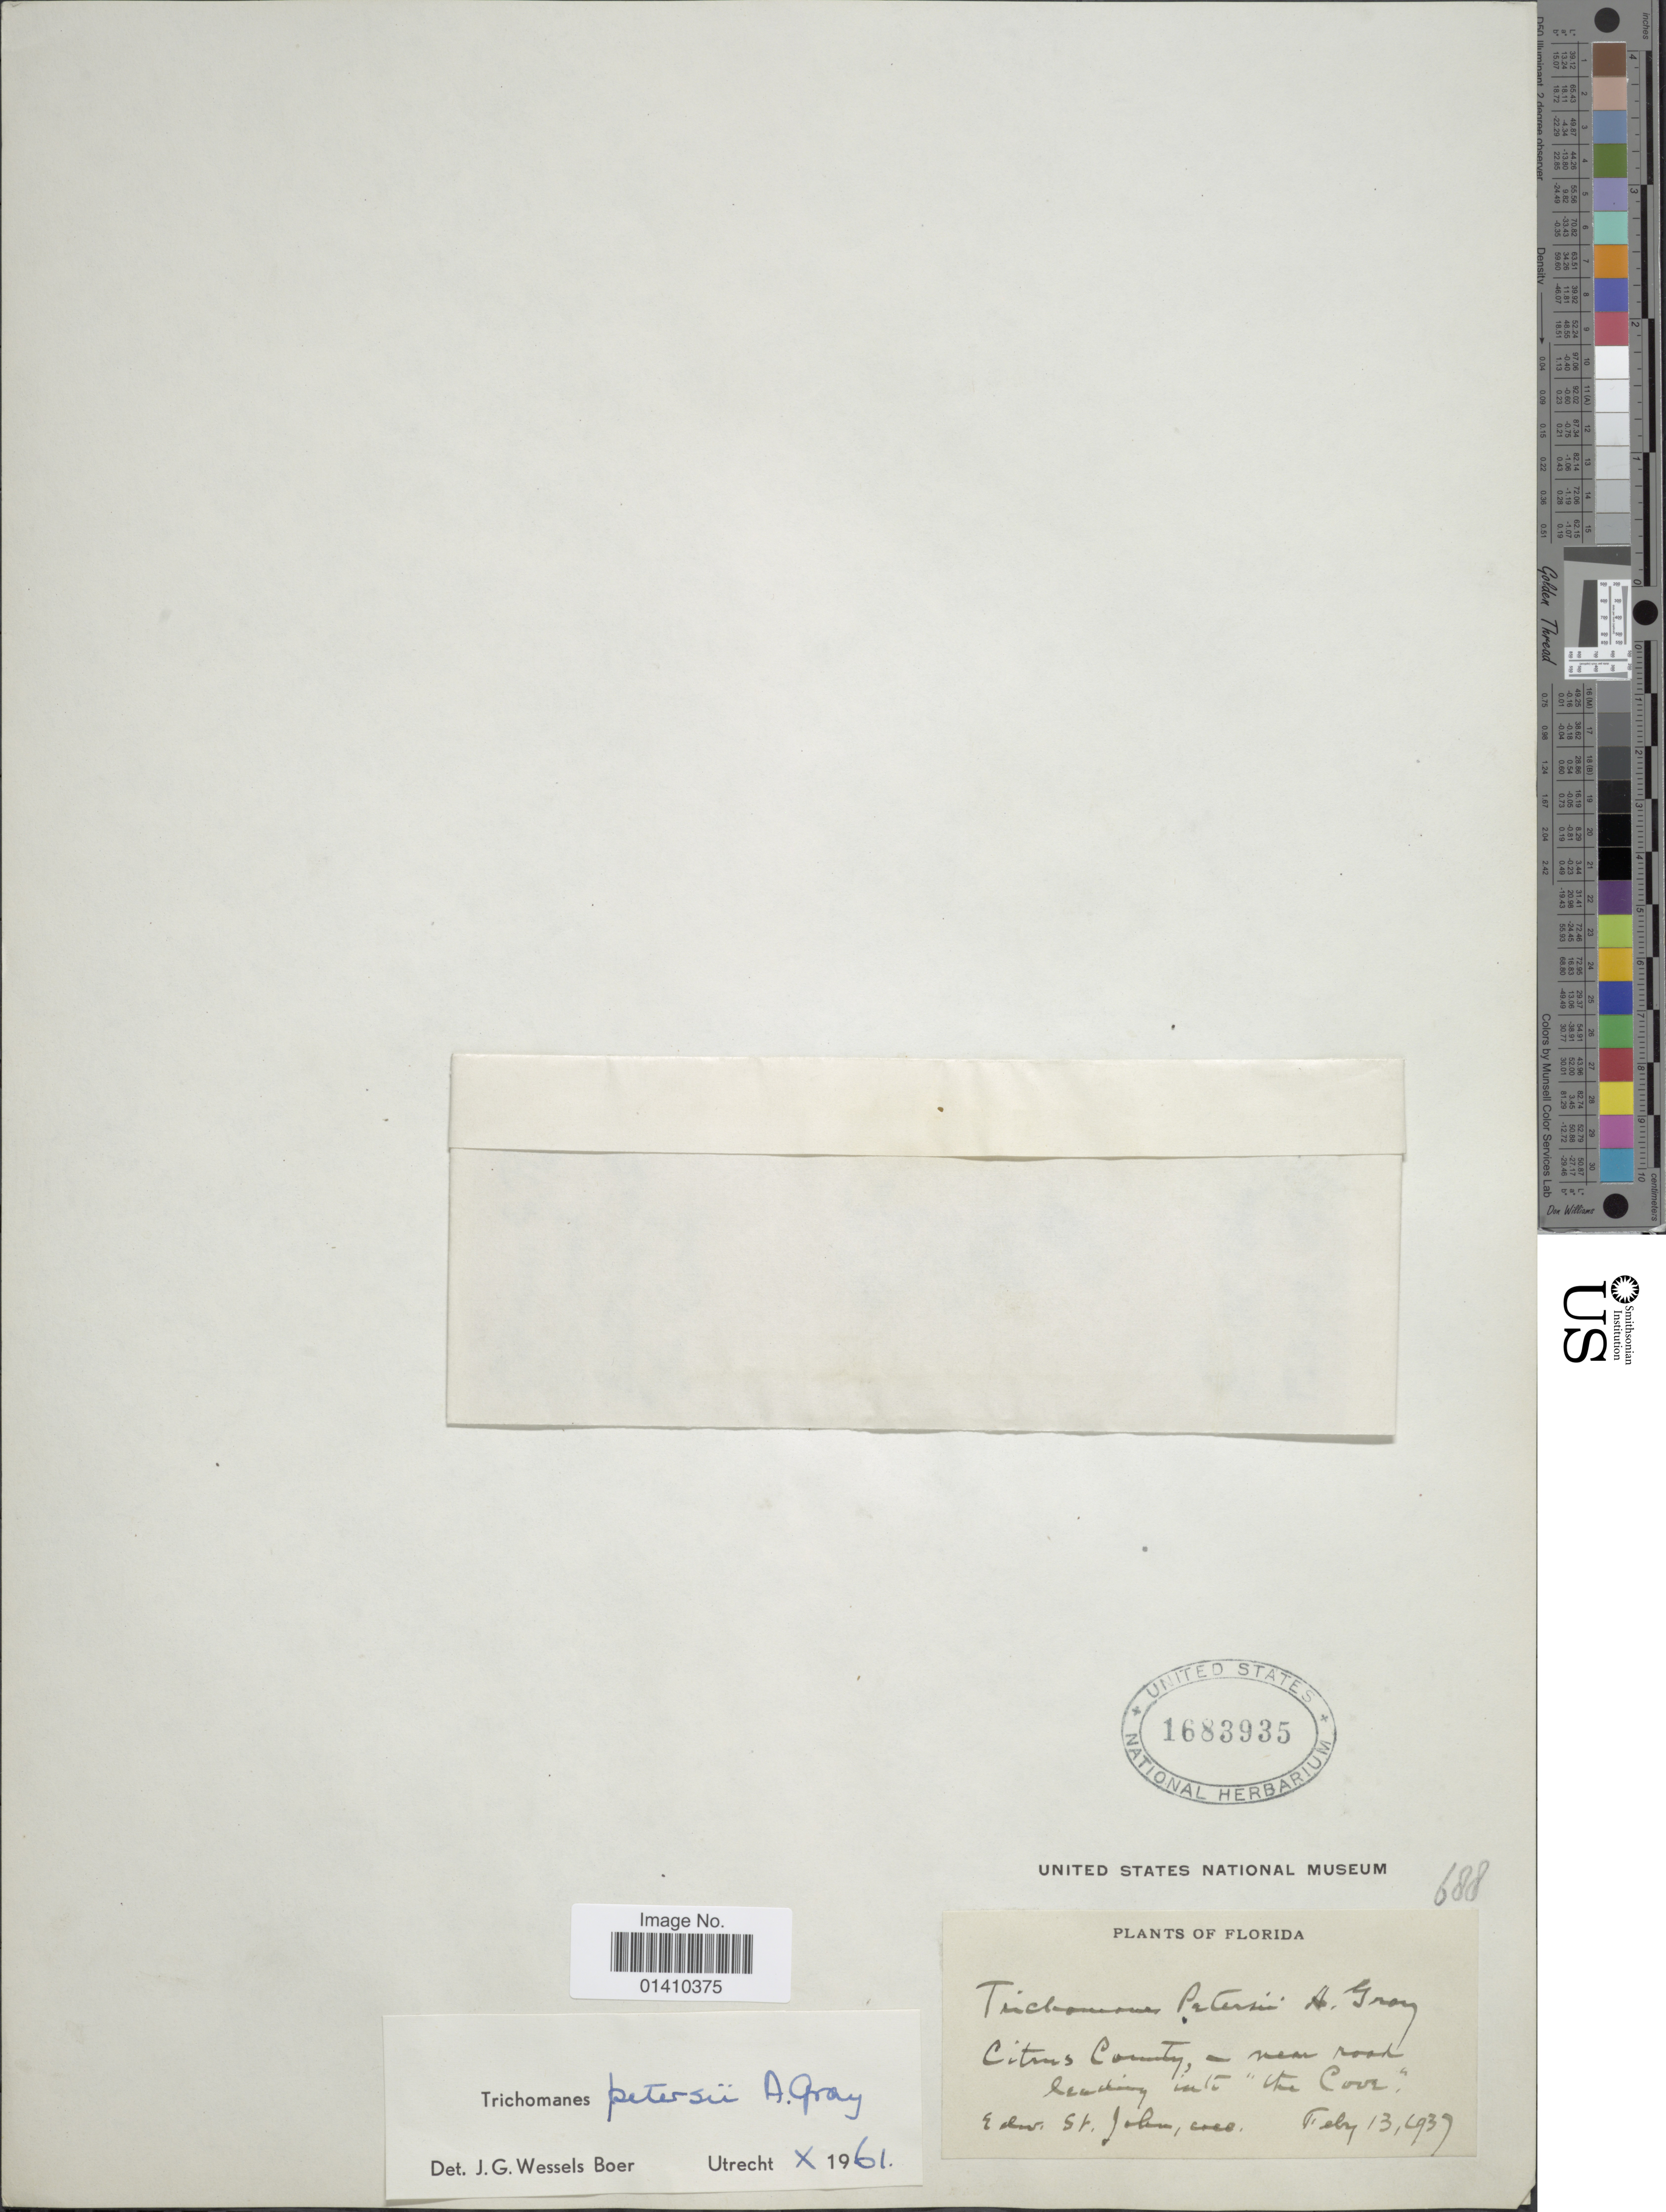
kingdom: Plantae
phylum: Tracheophyta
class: Polypodiopsida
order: Hymenophyllales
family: Hymenophyllaceae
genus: Didymoglossum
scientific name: Didymoglossum petersii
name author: (A. Gray) Copel.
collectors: E. P. St. John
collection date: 1937-02-13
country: United States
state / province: Florida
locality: Citrus County near road leading into "the Cove"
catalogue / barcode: US 1683935